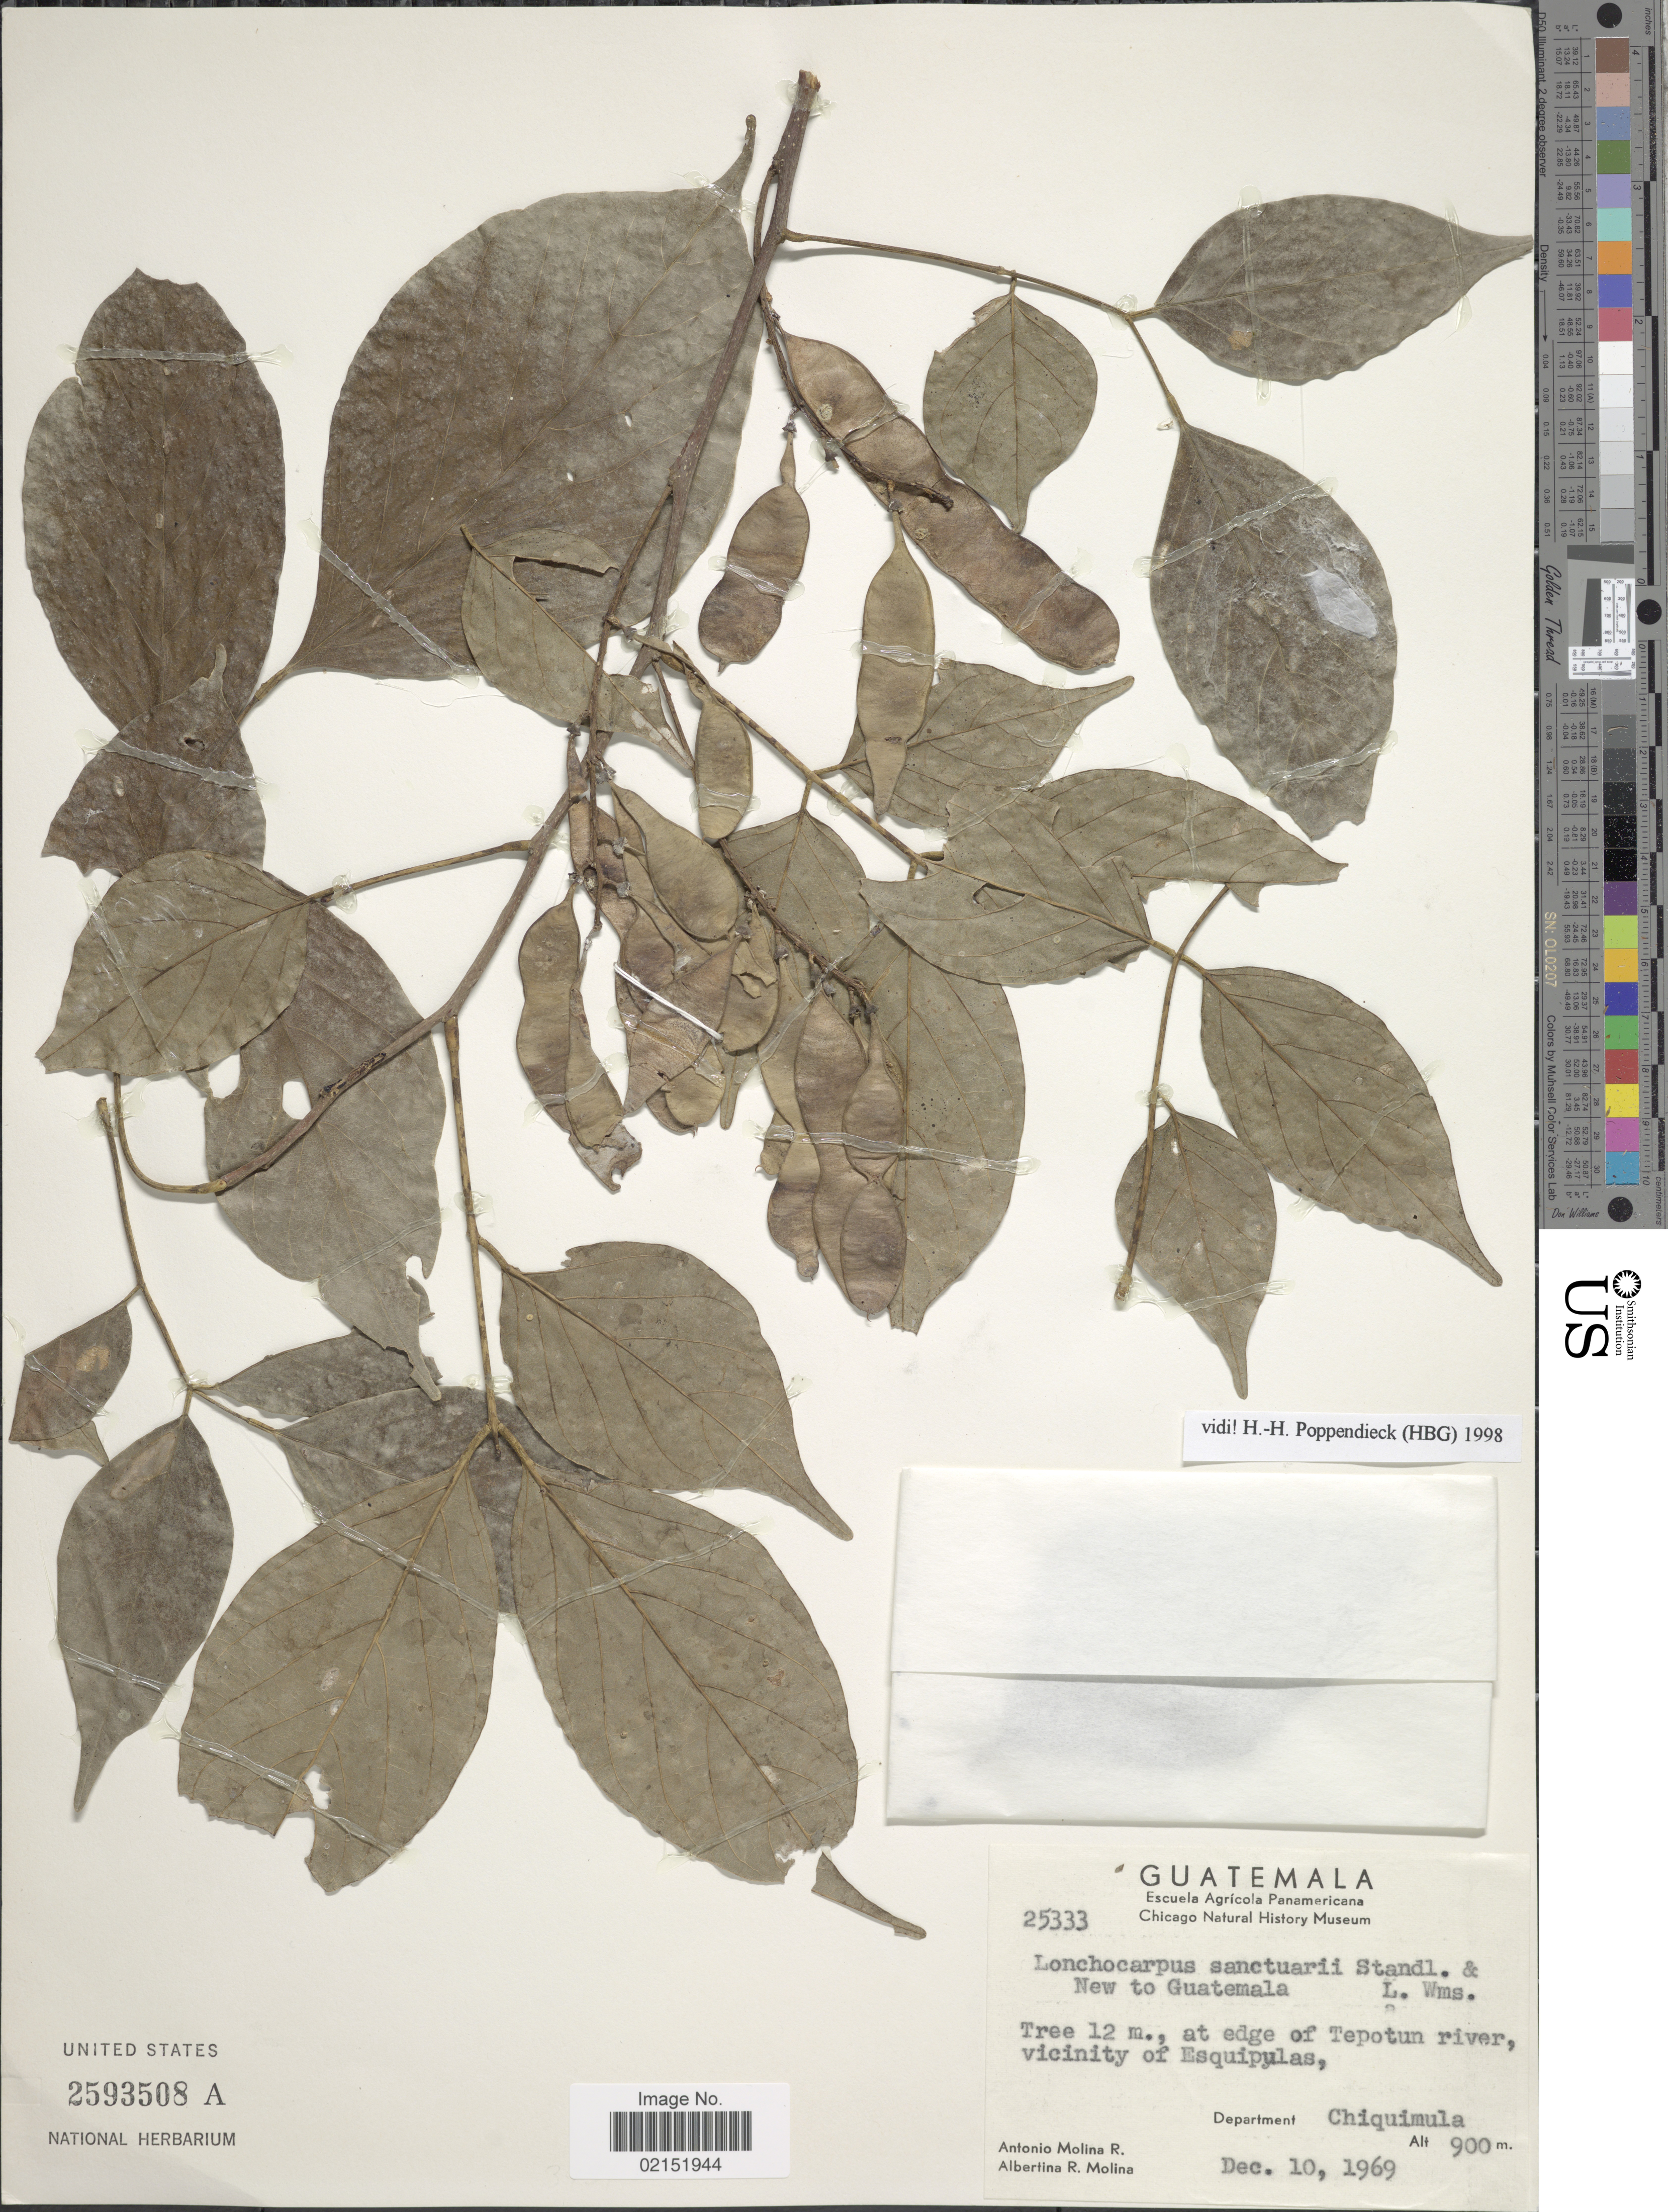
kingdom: Plantae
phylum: Tracheophyta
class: Magnoliopsida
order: Fabales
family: Fabaceae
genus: Lonchocarpus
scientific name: Lonchocarpus sanctuarii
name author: Standl. & L.O. Williams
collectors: A. Molina R. & A. R. Molina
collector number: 25333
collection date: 1969-12-10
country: Guatemala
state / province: Chiquimula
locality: At edge of Tepotun River, vicinity of Esquipulas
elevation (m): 900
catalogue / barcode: US 2593508A